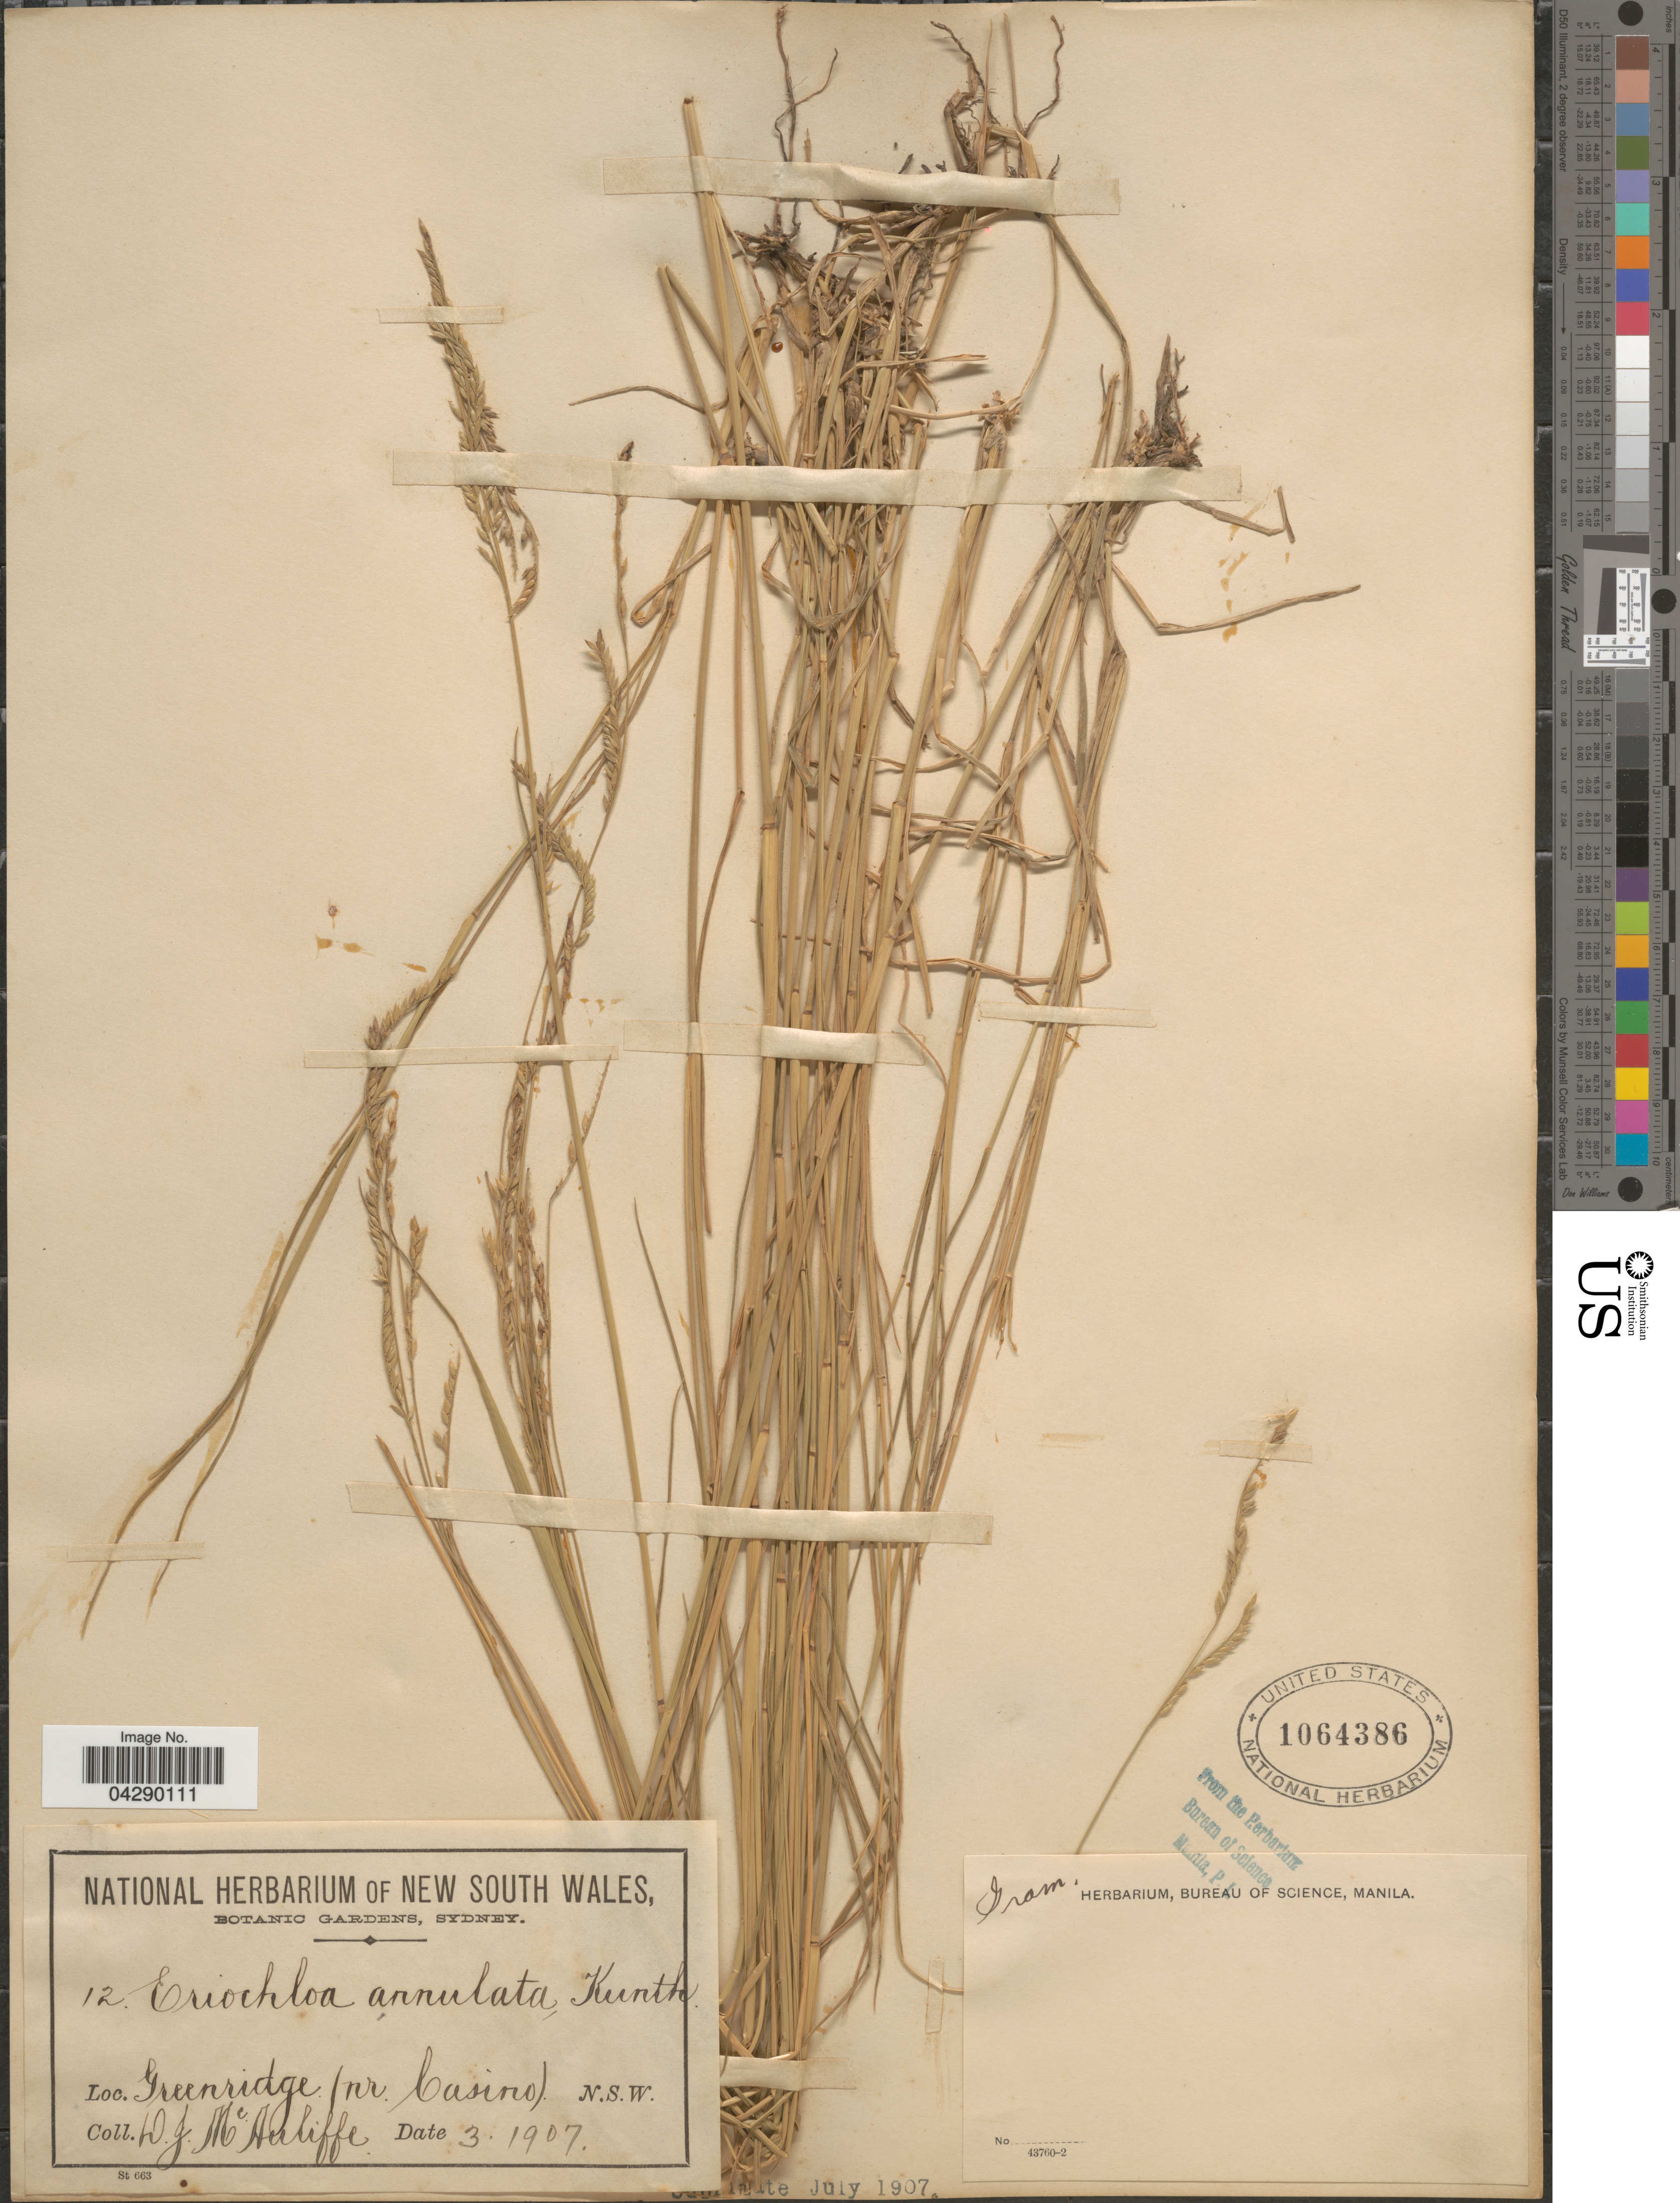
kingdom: Plantae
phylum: Tracheophyta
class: Liliopsida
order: Poales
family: Poaceae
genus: Eriochloa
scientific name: Eriochloa punctata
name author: (L.) Desv. ex Ham.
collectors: D. McAuliffe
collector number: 12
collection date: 1907-03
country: Australia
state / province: New South Wales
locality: Greenridge (nr Casino). N. S. W.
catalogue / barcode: US 1064386